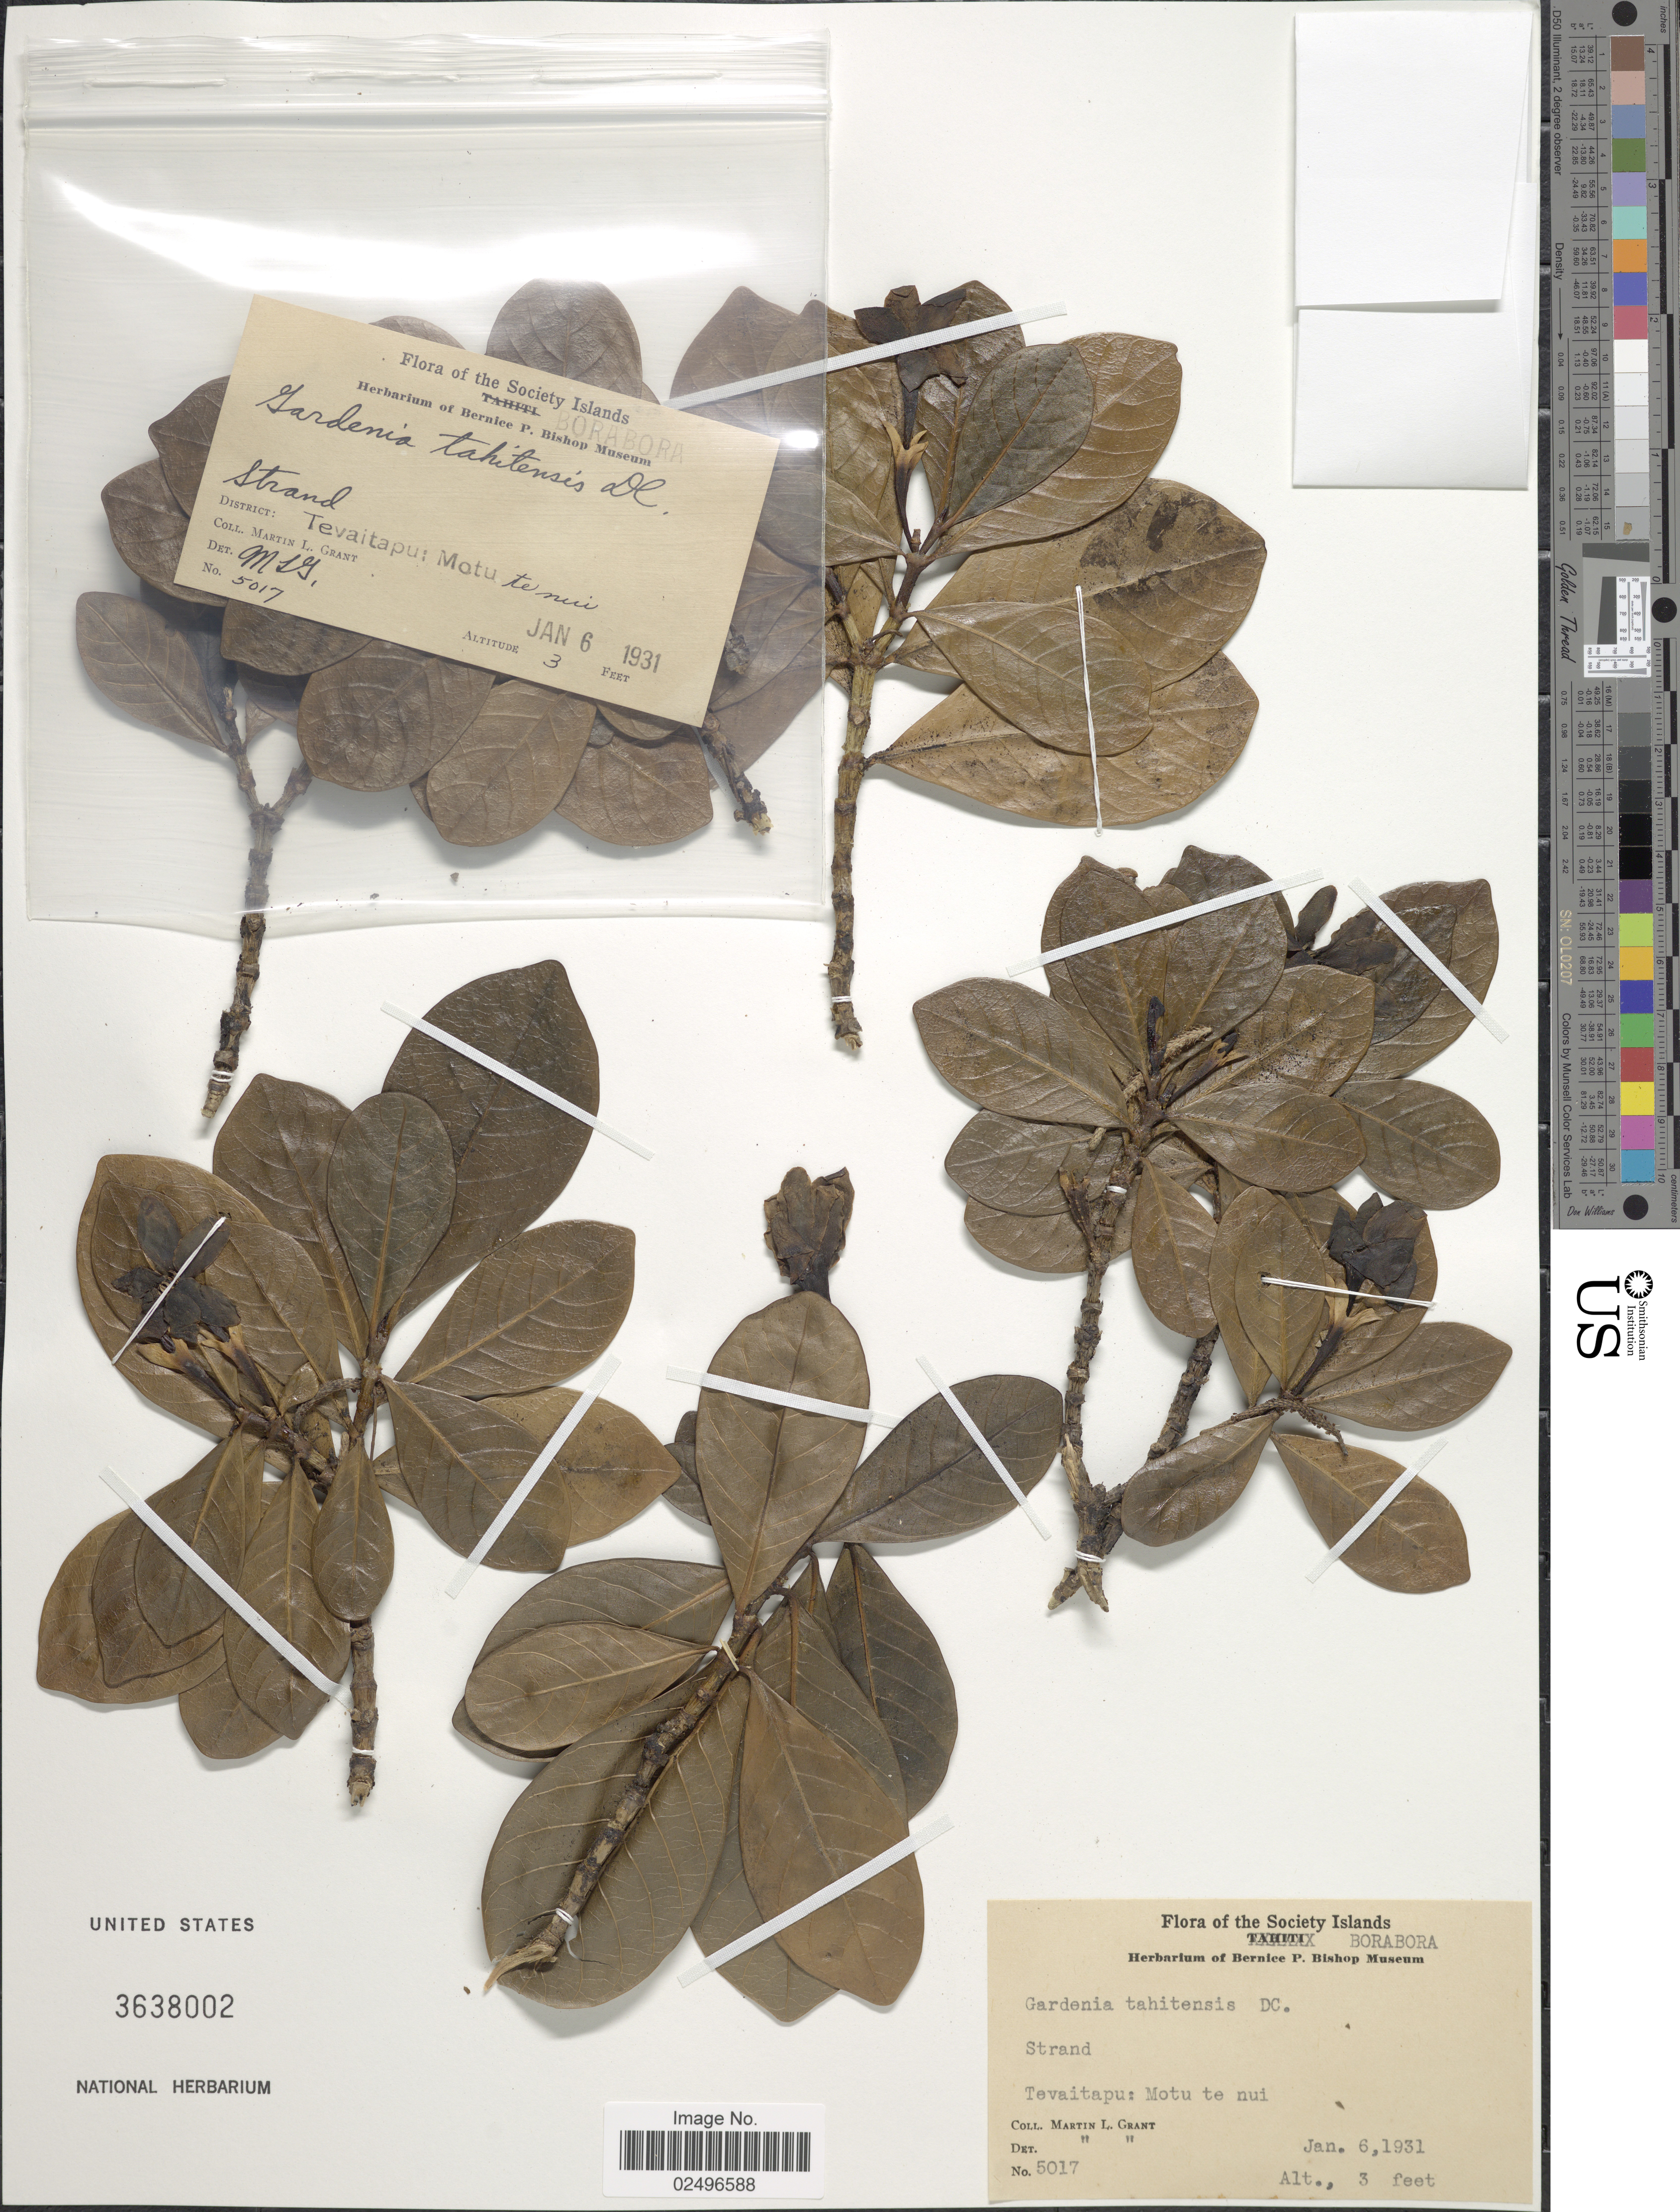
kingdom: Plantae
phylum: Tracheophyta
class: Magnoliopsida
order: Gentianales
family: Rubiaceae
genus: Gardenia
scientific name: Gardenia taitensis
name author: DC.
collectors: M. L. Grant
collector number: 5017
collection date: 1931-01-06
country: French Polynesia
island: Bora Bora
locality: Society Islands. BoraBora. Strand. Tevaitapu: Motu te nui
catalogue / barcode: US 3638002